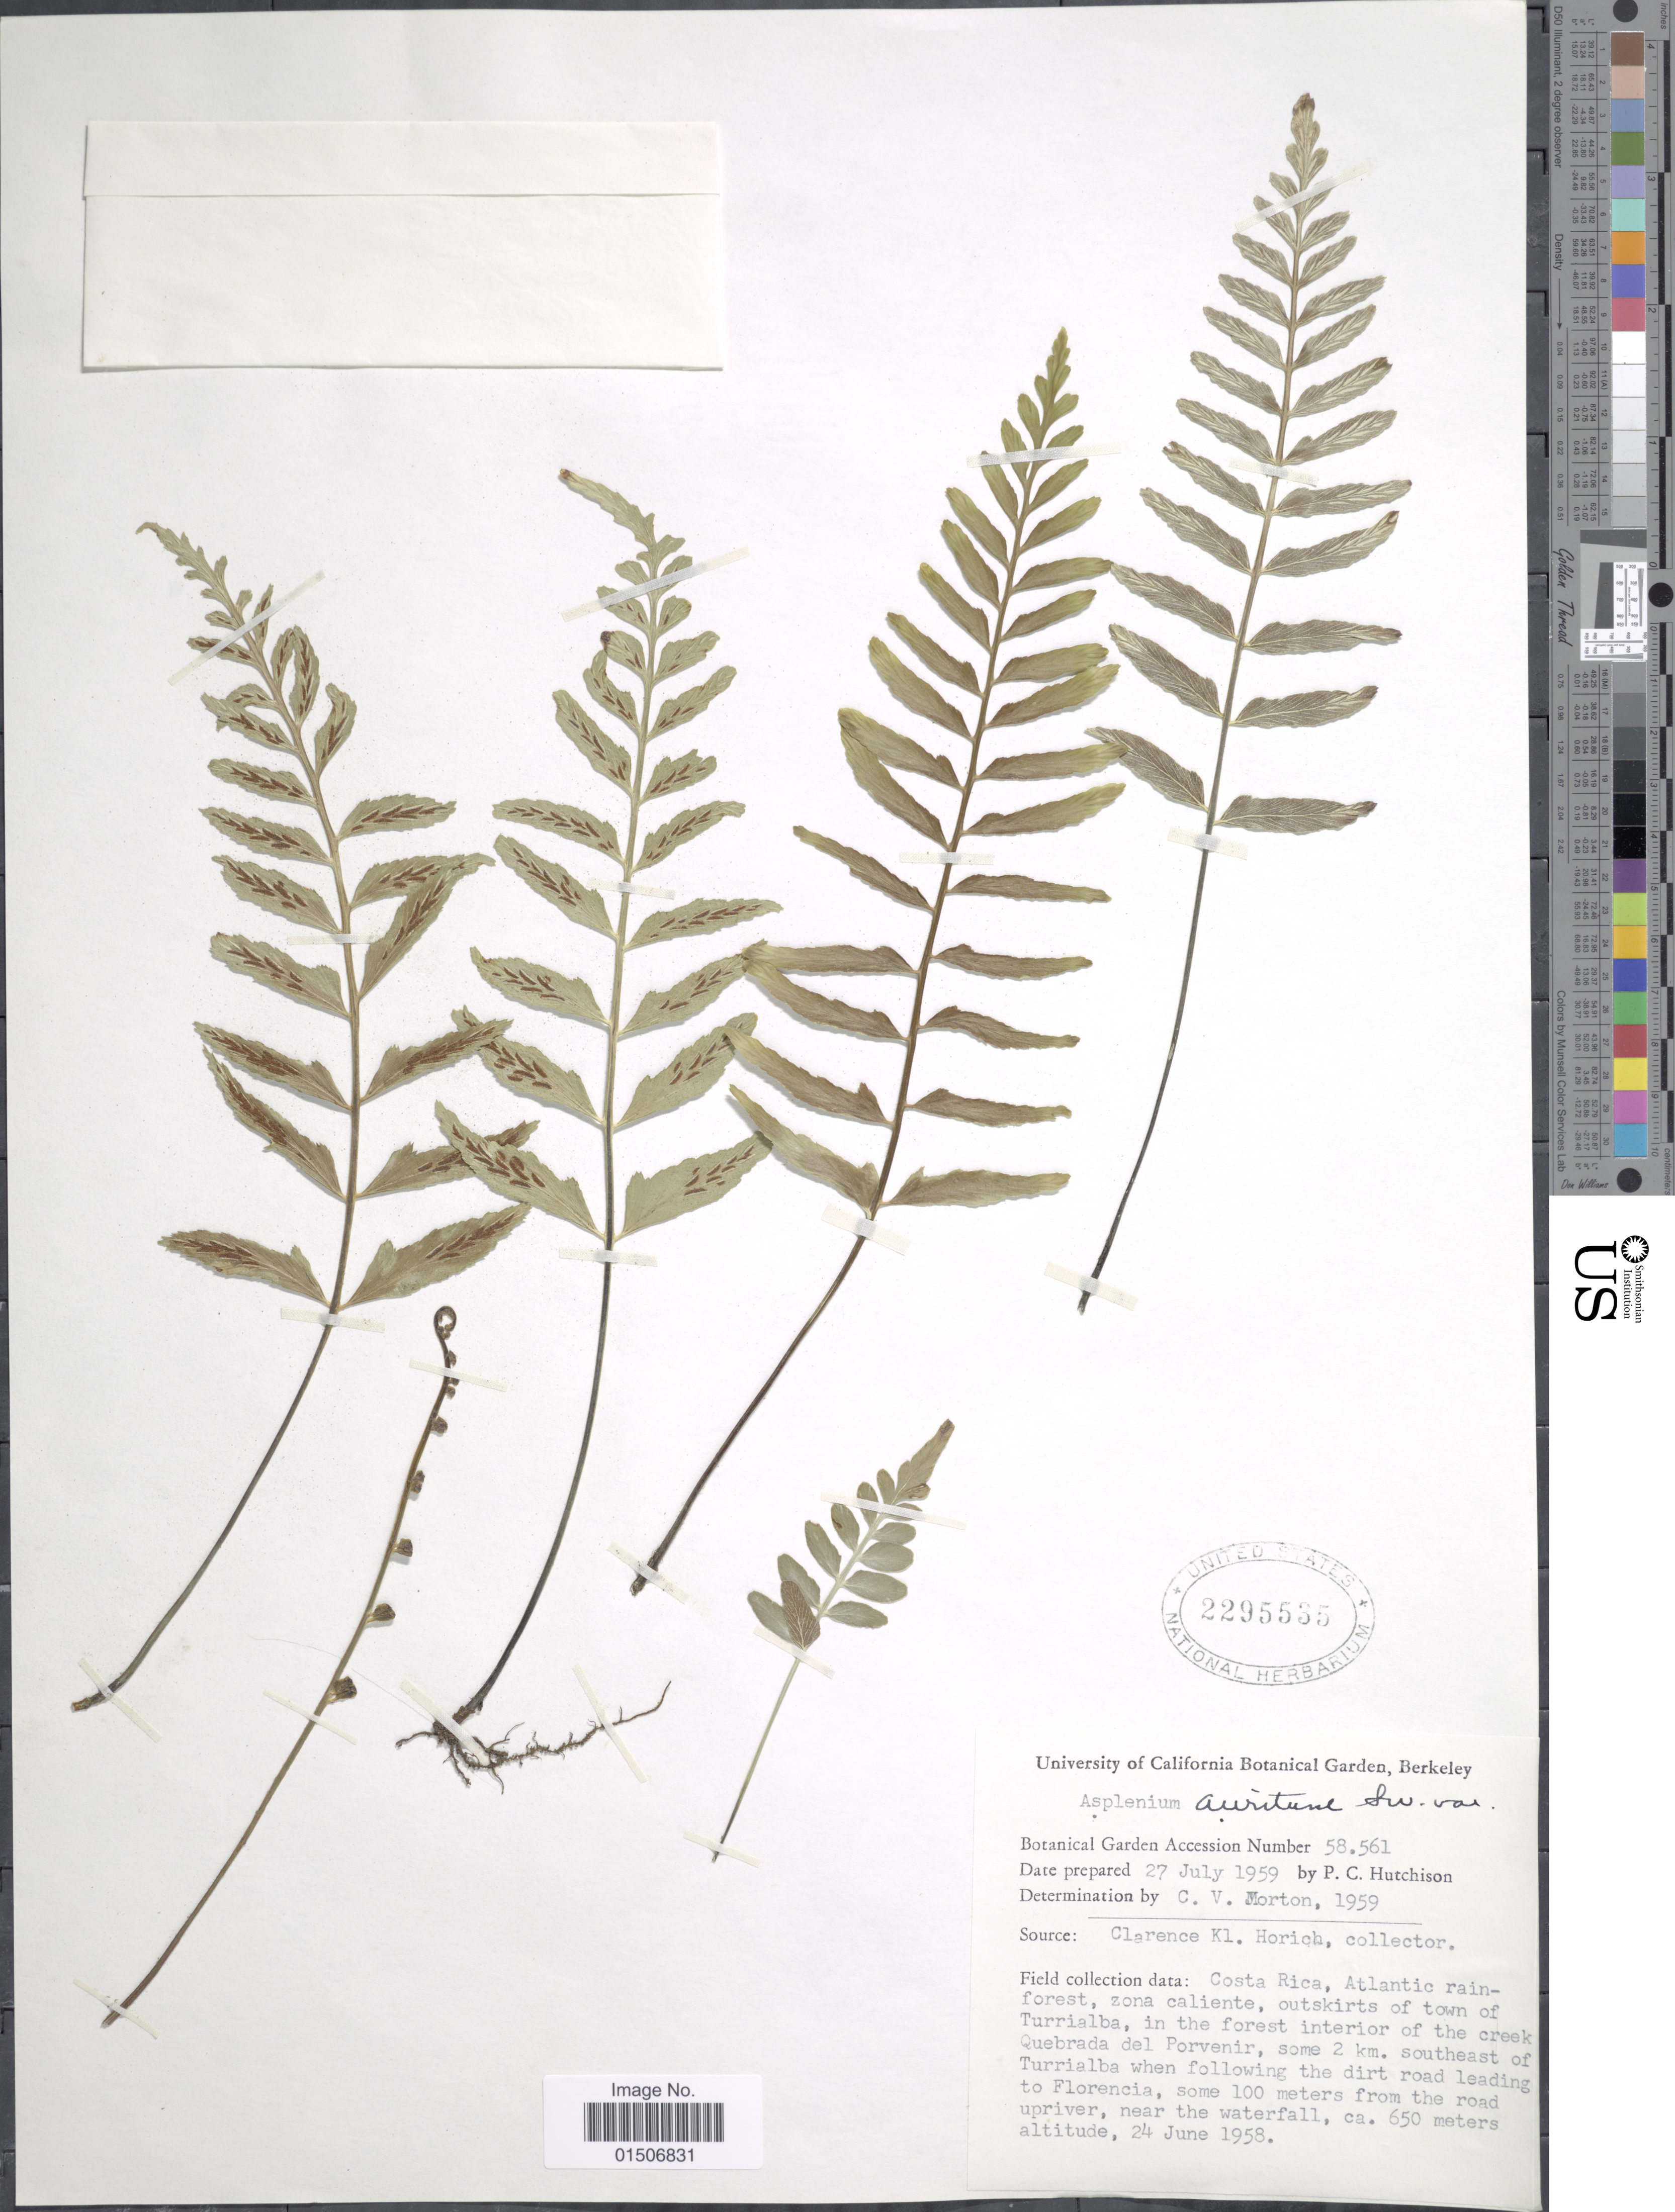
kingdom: Plantae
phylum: Tracheophyta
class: Polypodiopsida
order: Polypodiales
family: Aspleniaceae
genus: Asplenium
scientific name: Asplenium levyi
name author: E. Fourn.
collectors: P. C. Hutchison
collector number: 58561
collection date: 1959-07-27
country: United States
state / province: California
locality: Source: Clarence Kl. Horich, Costa Rica, atlantic rain forest, zona caliente, outskirts of town of Turrialba, in the forest interior of the creek Quebrada del Porvenir, some 2km southeast of Turrialba when following dirt to Florencia, some 100 meters from the road upriver, near the waterfall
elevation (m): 650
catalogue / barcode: US 2295535